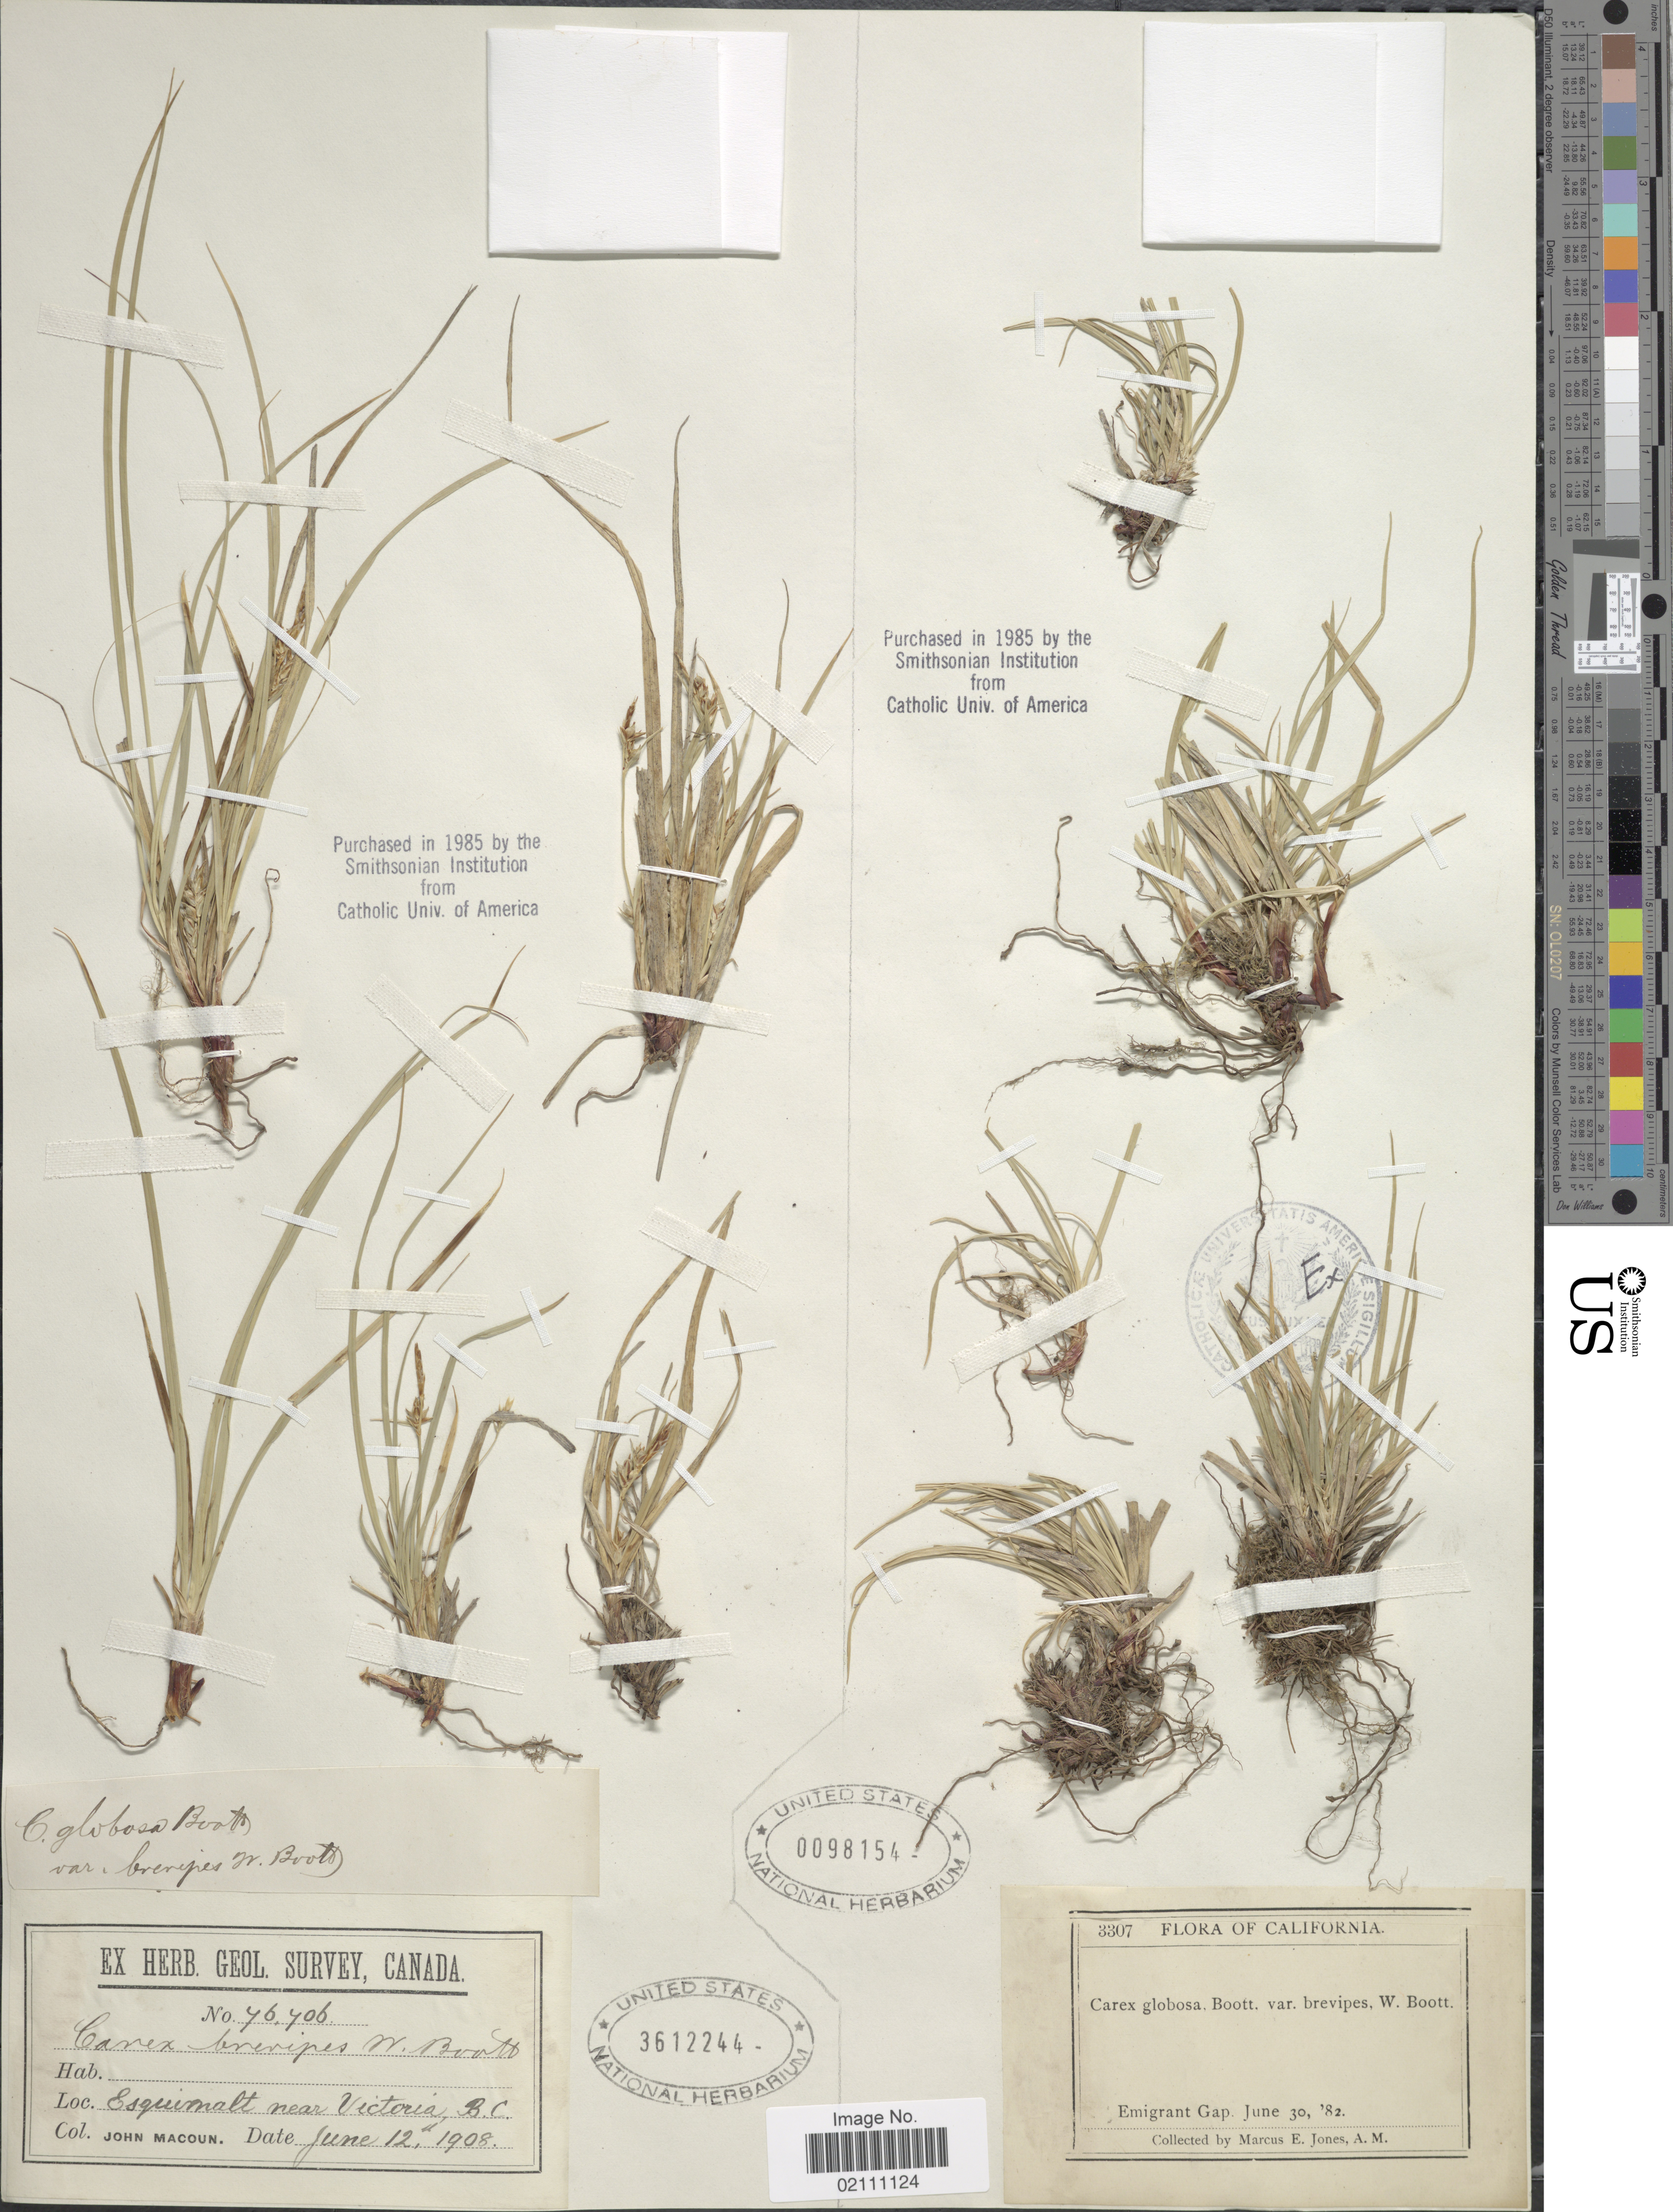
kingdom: Plantae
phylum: Tracheophyta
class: Liliopsida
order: Poales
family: Cyperaceae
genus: Carex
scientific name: Carex globosa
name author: Boott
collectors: J. Macoun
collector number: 76706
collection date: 1908-06-12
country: Canada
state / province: British Columbia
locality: Esquimalt near Victoria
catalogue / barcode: US 3612244